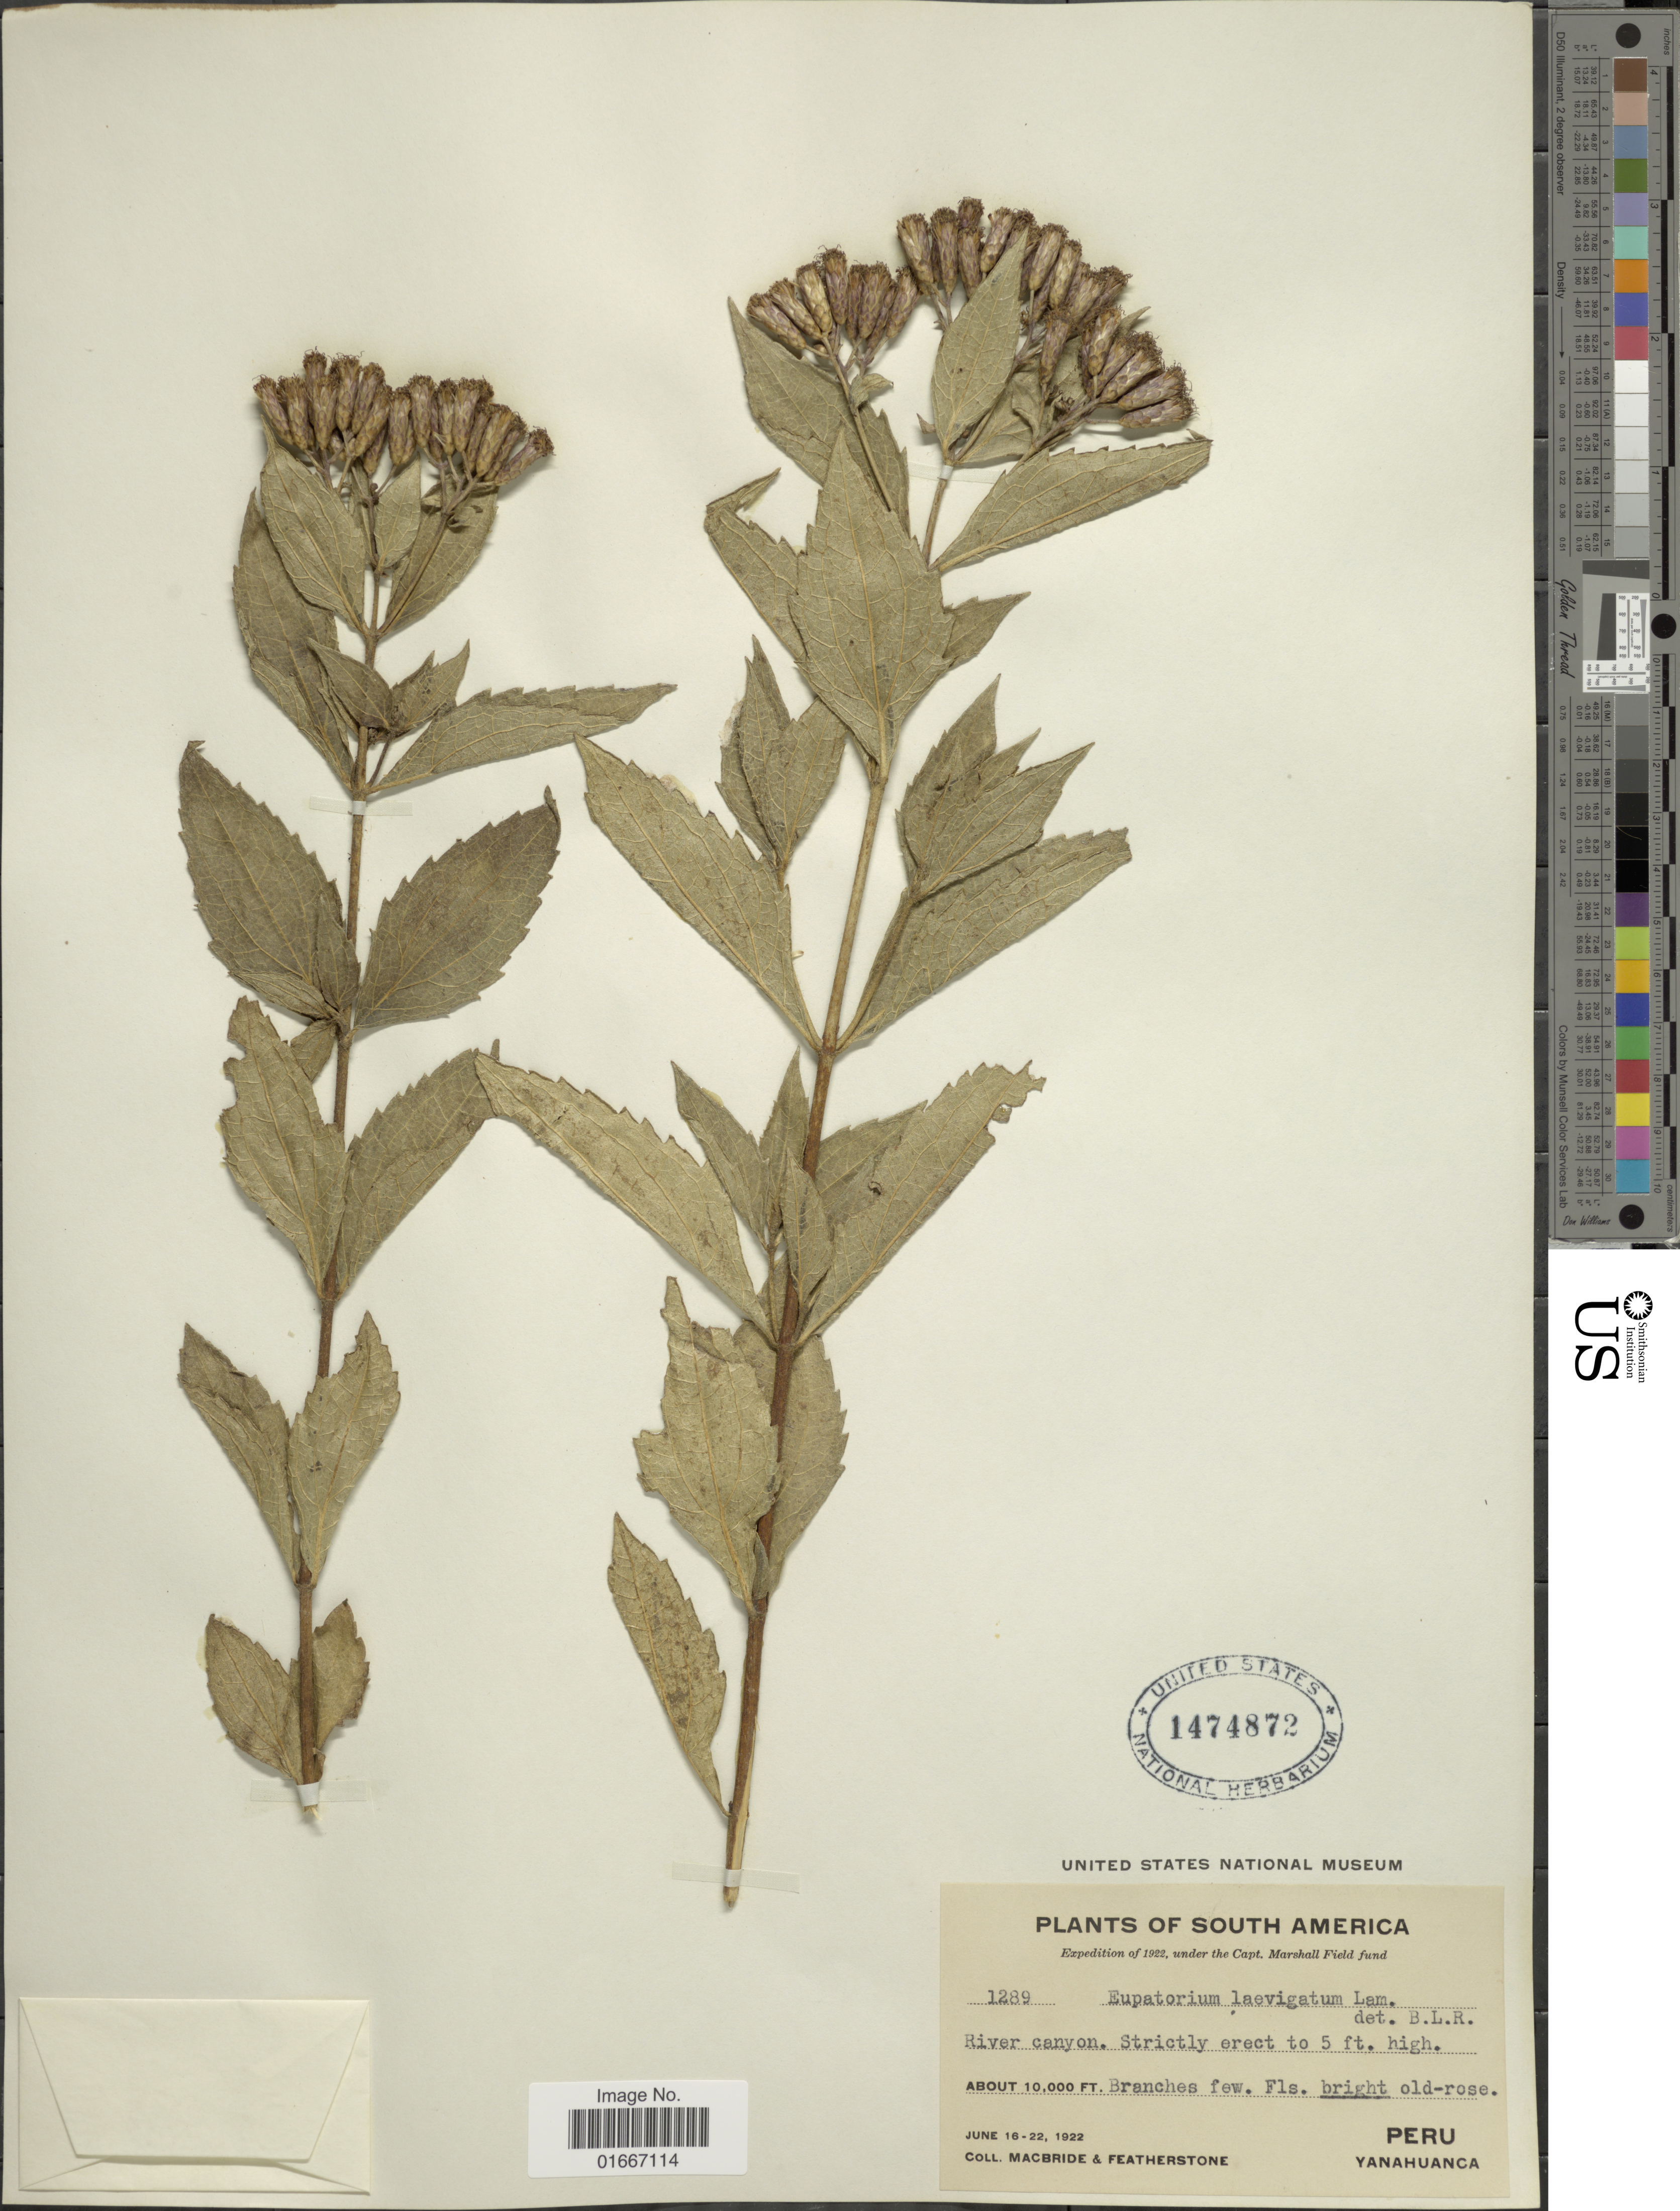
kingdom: Plantae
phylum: Tracheophyta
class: Magnoliopsida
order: Asterales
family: Asteraceae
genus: Chromolaena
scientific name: Chromolaena laevigata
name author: (Lam.) R.M. King & H. Rob.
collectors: Macbride, -- & -. Featherstone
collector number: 1289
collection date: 1922-06-16/1922-06-22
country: Peru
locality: River canyon. Peru. Yanahuanca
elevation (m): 3048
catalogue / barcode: US 1474872